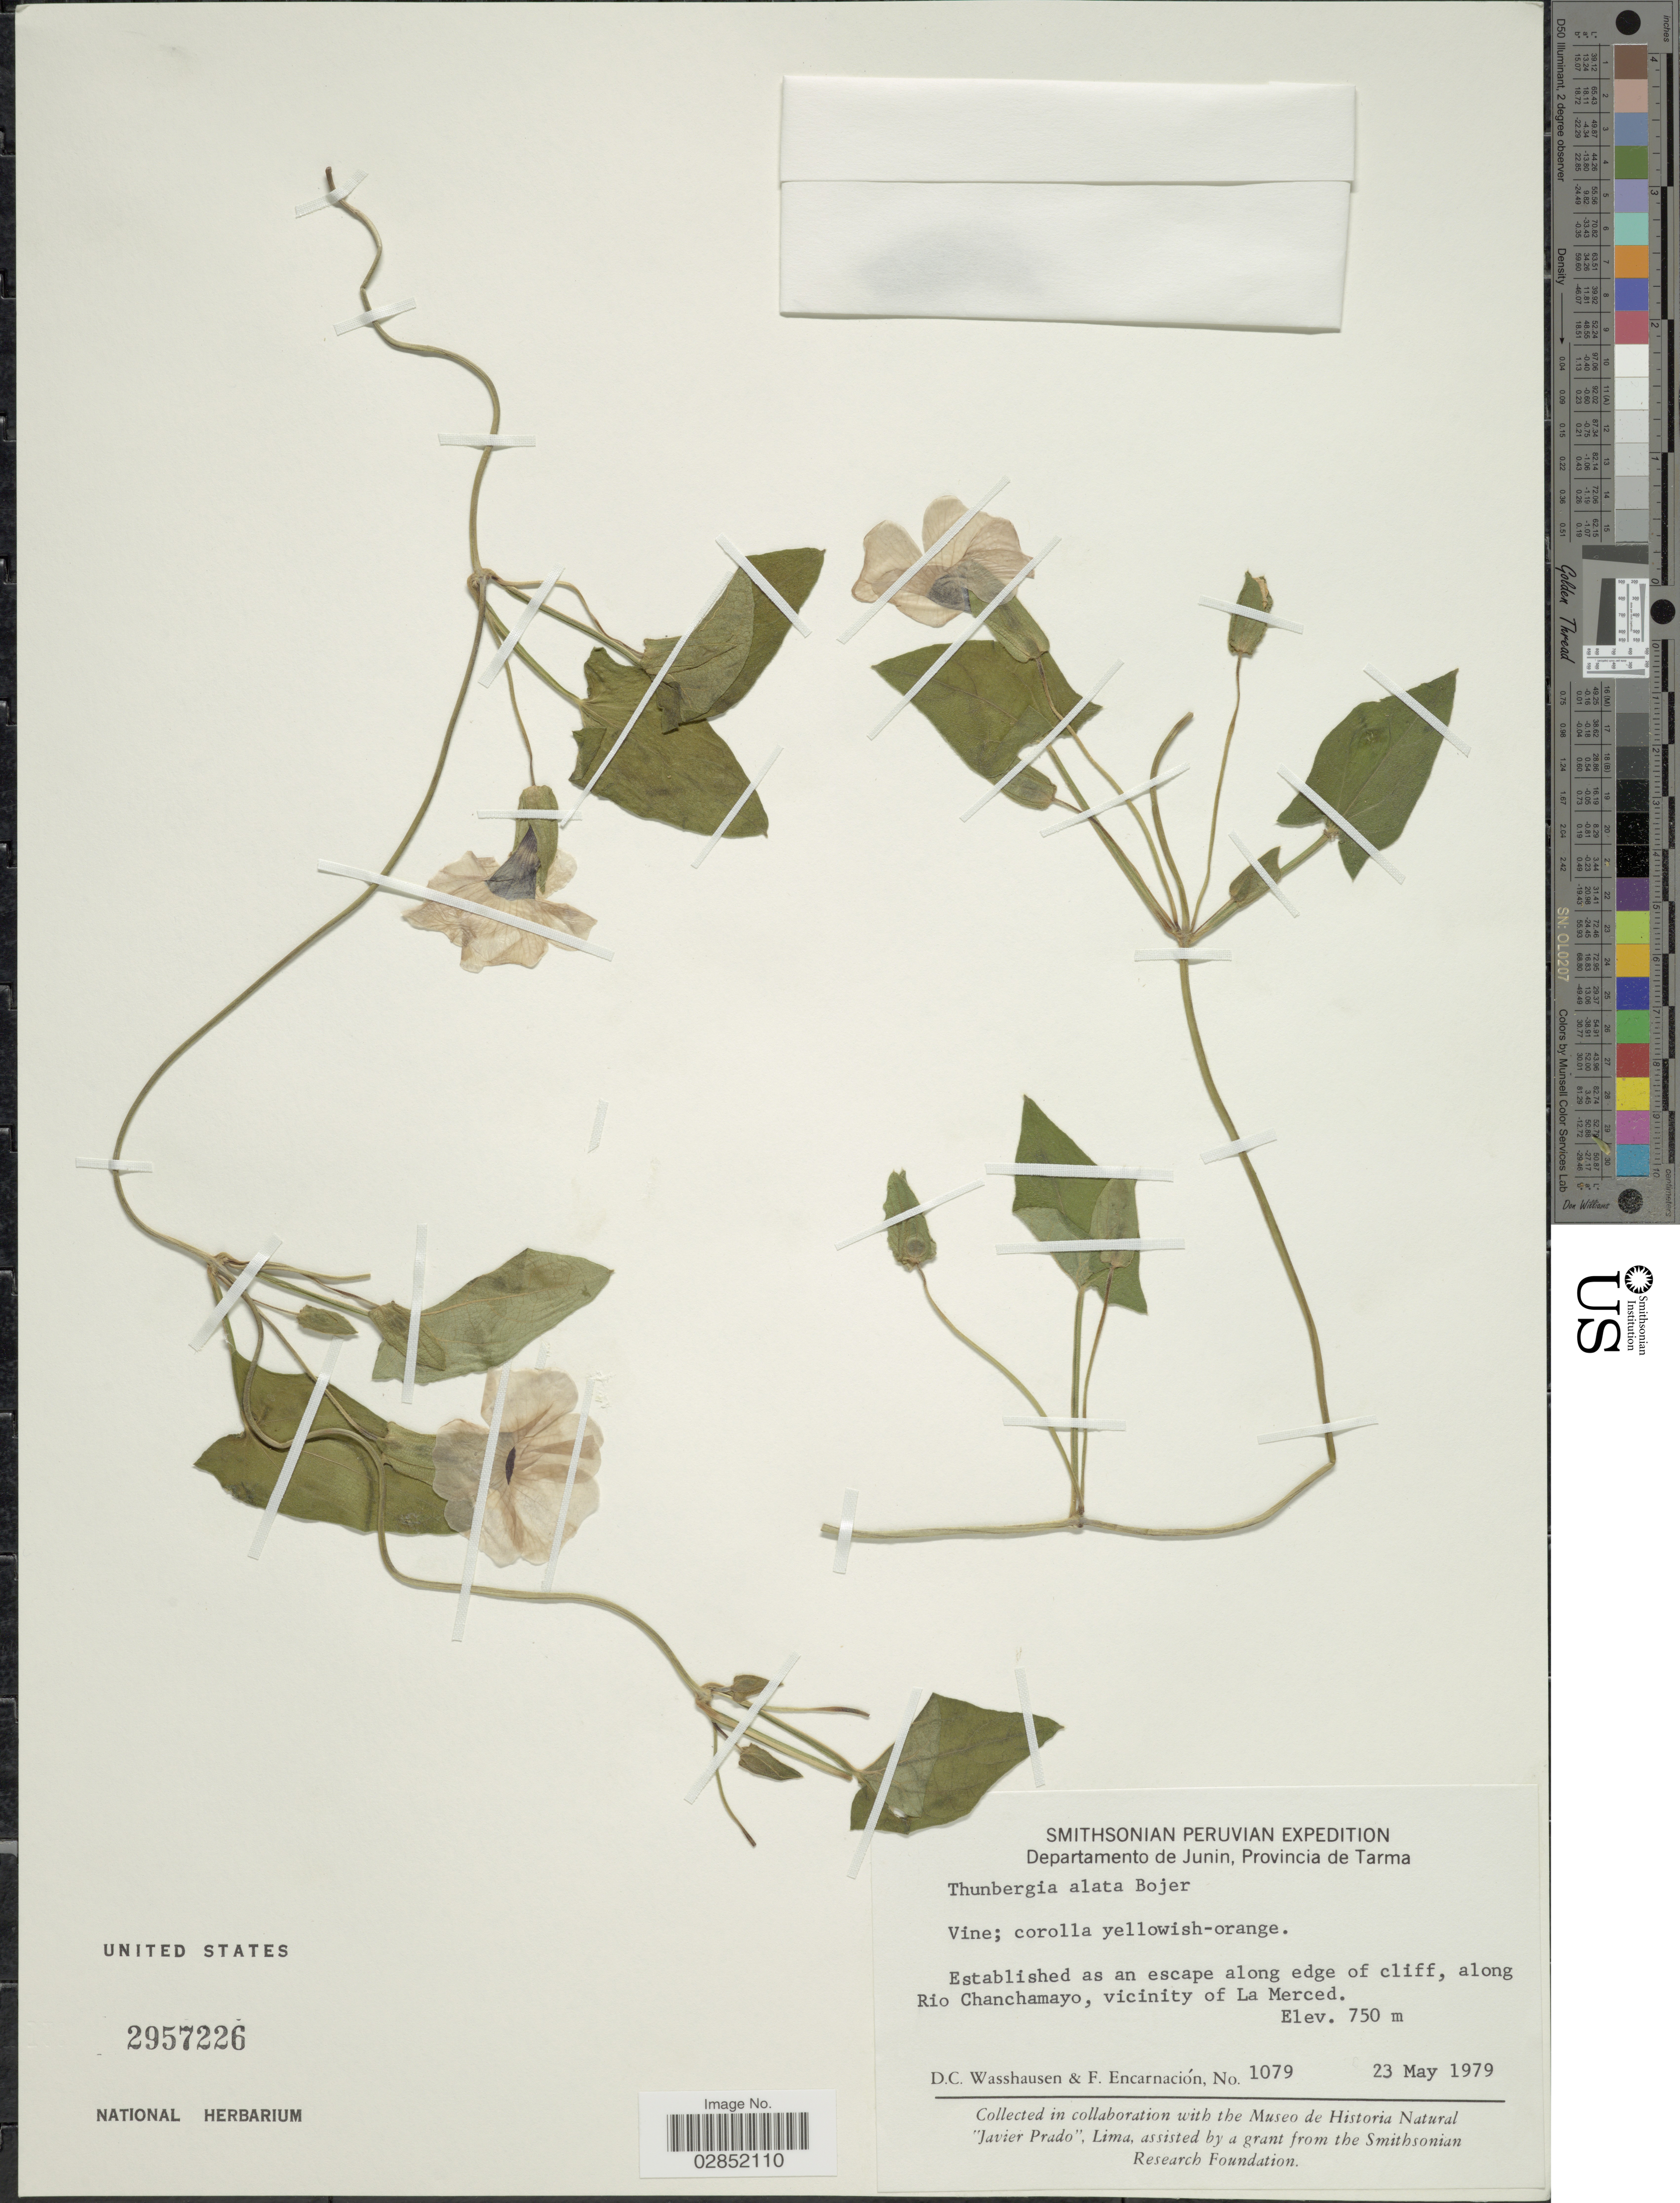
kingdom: Plantae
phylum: Tracheophyta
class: Magnoliopsida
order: Lamiales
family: Acanthaceae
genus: Thunbergia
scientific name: Thunbergia alata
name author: Bojer ex Sims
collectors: D. C. Wasshausen & F. Encarnación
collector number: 1079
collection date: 1979-05-23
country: Peru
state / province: Junín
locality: Departamento de Junin, Provincia de Tarma. Along Rio Chanchamayo, vicinity of La Merced.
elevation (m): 750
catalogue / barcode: US 2957226